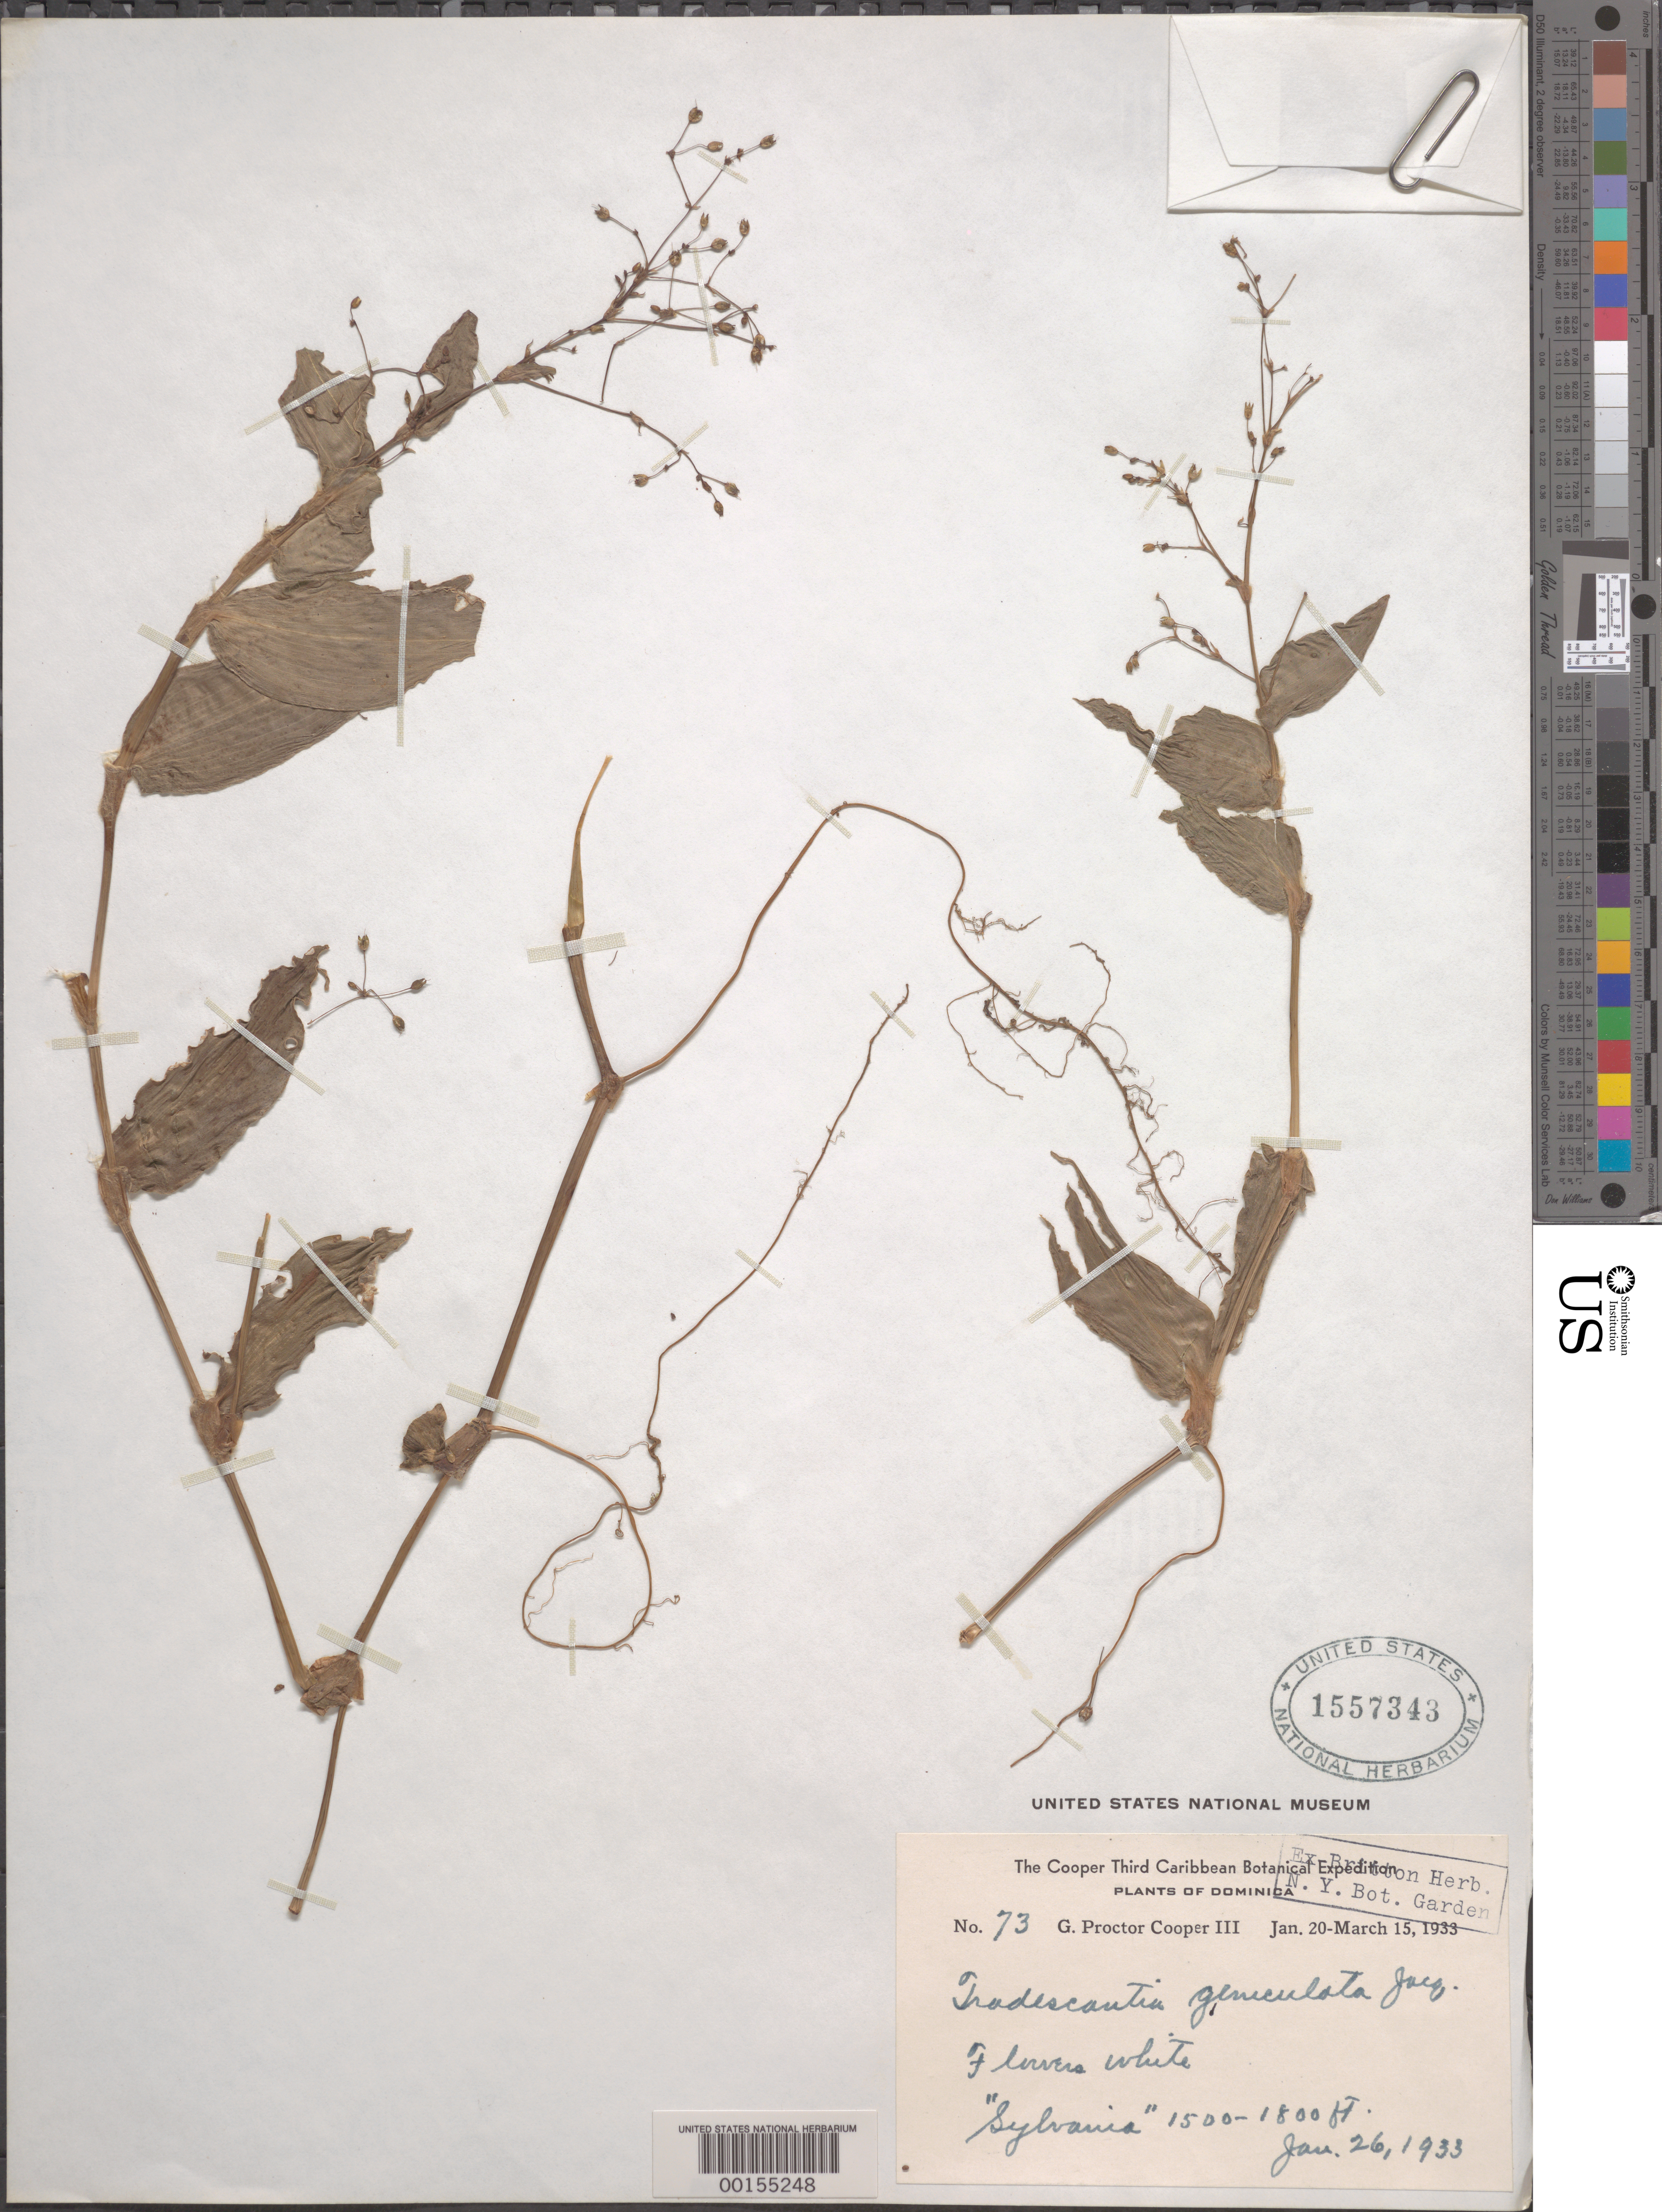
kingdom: Plantae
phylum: Tracheophyta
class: Liliopsida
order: Commelinales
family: Commelinaceae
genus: Gibasis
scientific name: Gibasis pauciflora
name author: (Urb. & Ekman) D.R. Hunt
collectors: G. Cooper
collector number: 73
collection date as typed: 20 Jan 1933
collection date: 1933-01-20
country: Dominican Republic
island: Hispaniola Island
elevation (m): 458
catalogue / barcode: US 1557343